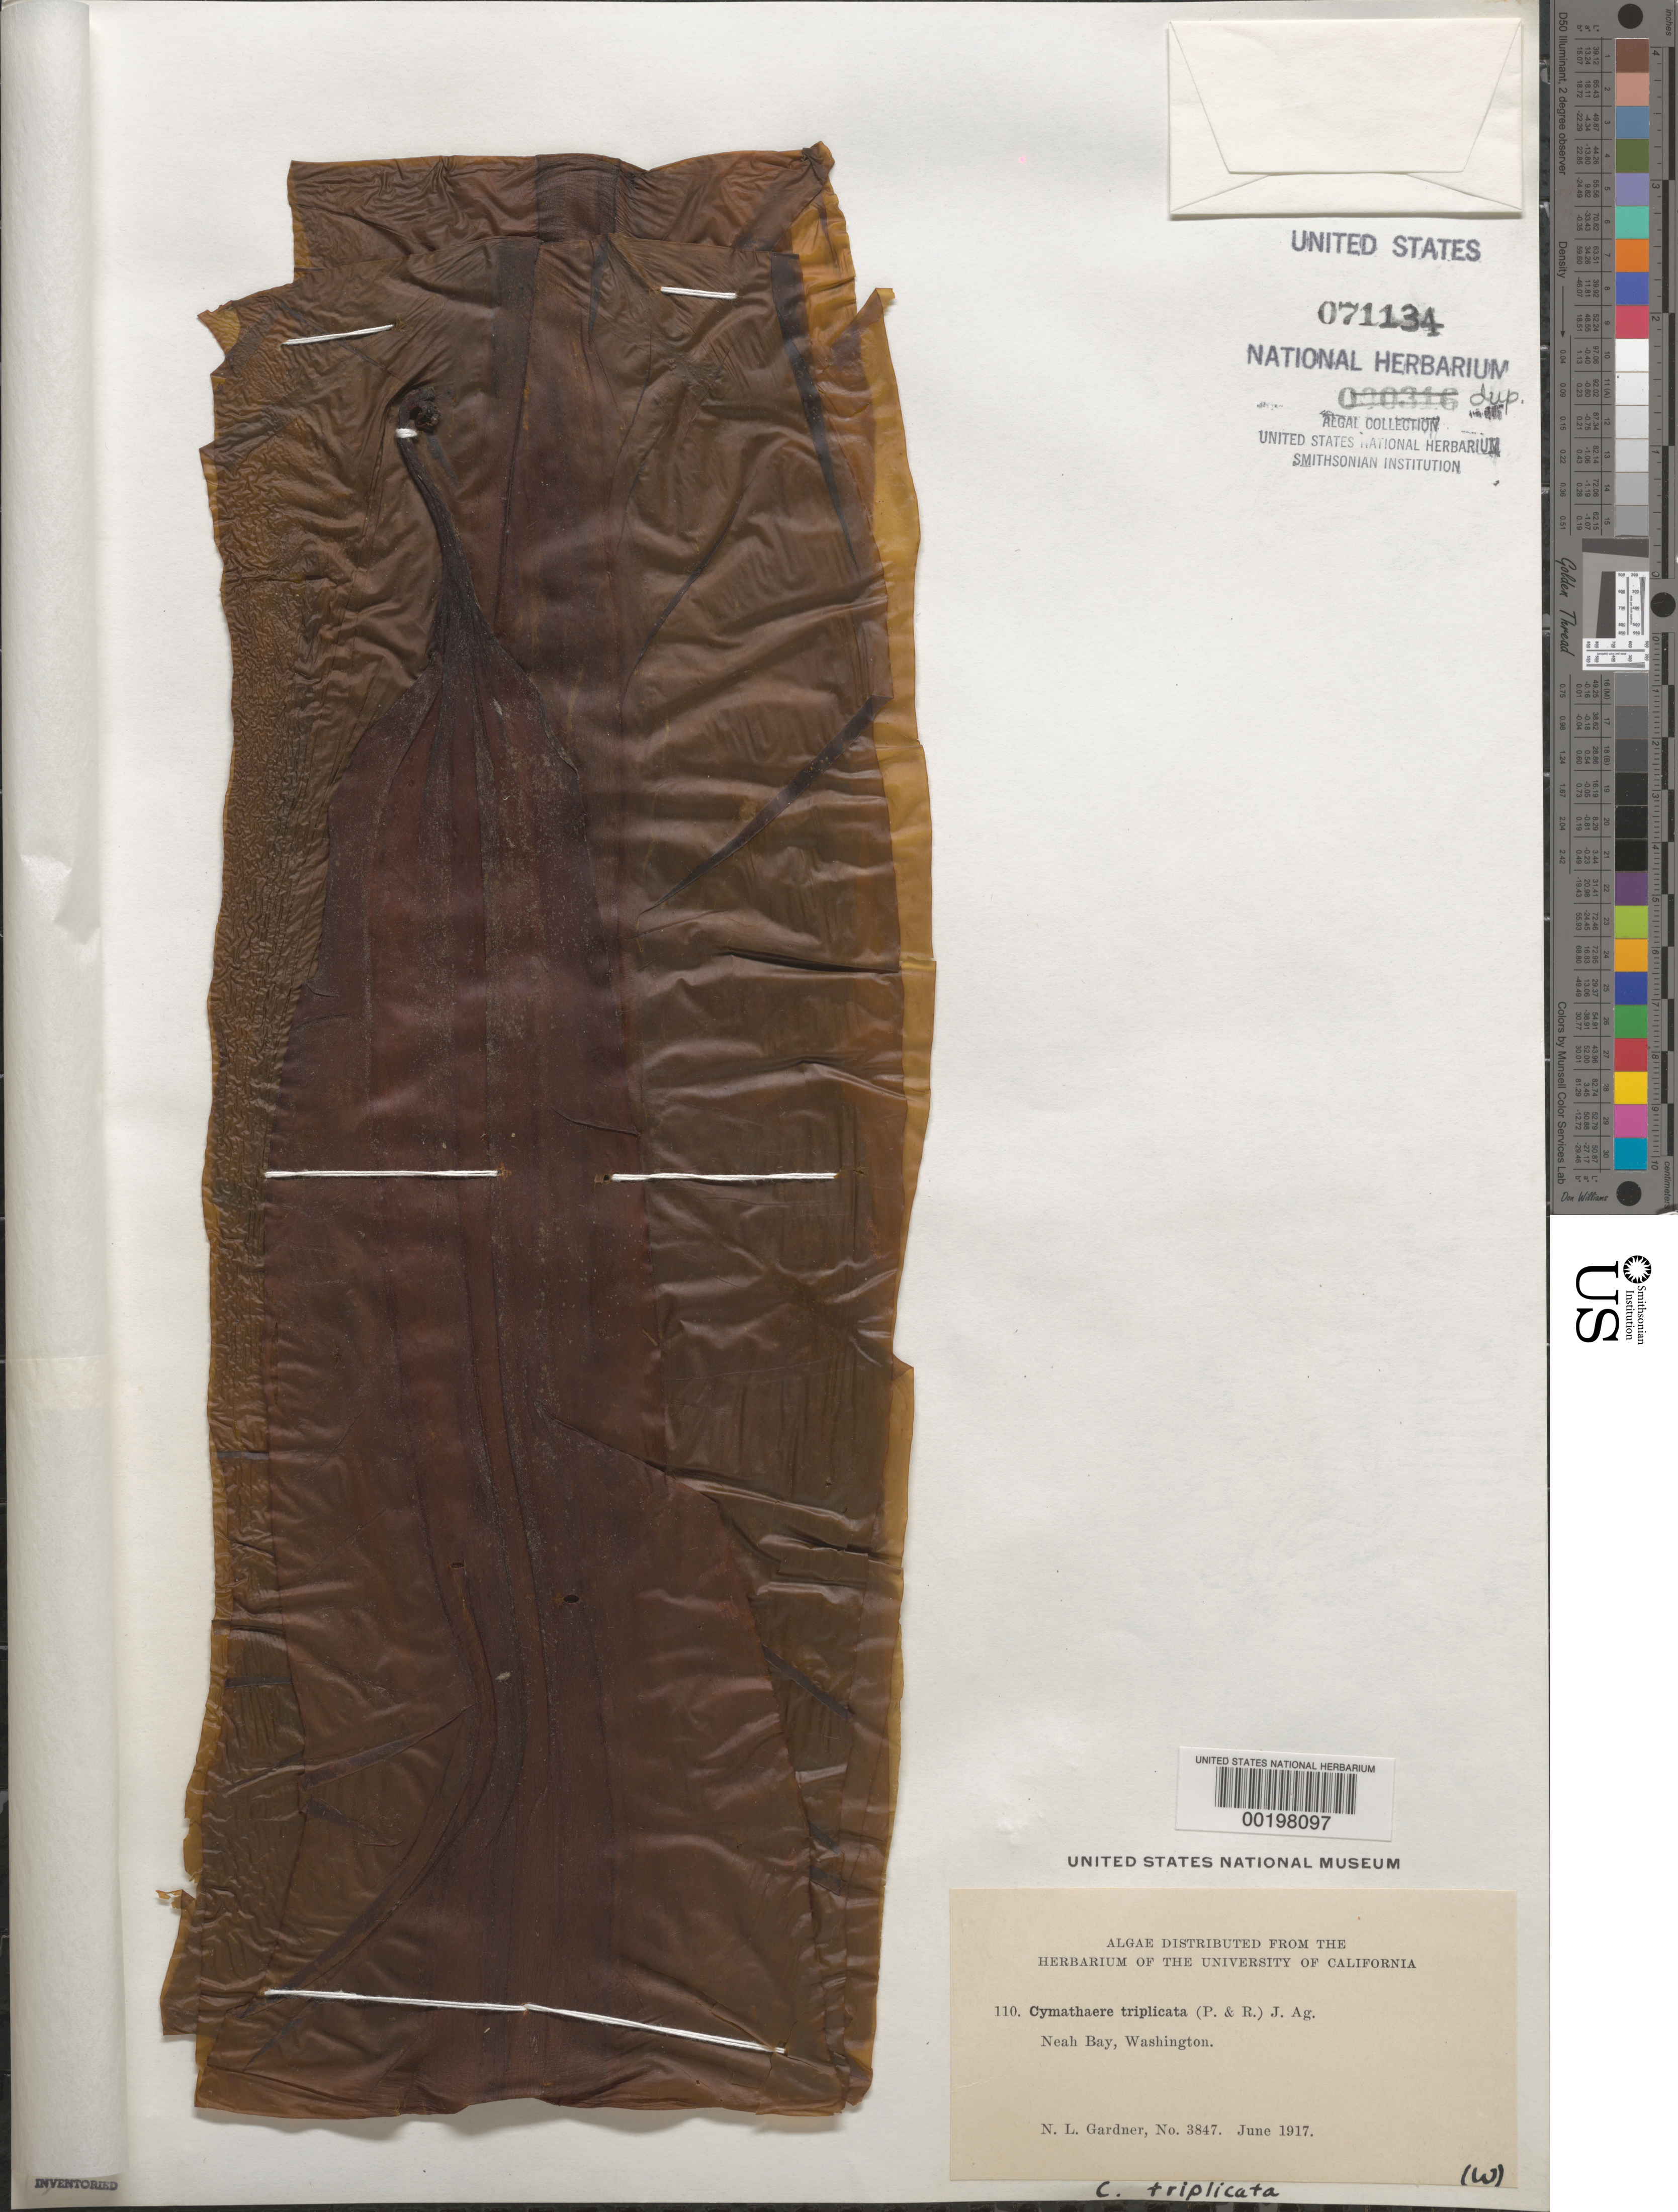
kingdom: Chromista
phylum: Ochrophyta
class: Phaeophyceae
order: Laminariales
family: Laminariaceae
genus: Cymathaere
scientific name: Cymathaere triplicata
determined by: Gardner, Nathaniel L.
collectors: N. Gardner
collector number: NLG 3847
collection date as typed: Jun 1917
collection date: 1917-06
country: United States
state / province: Washington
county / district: Clallam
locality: Neah Bay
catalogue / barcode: US 71134